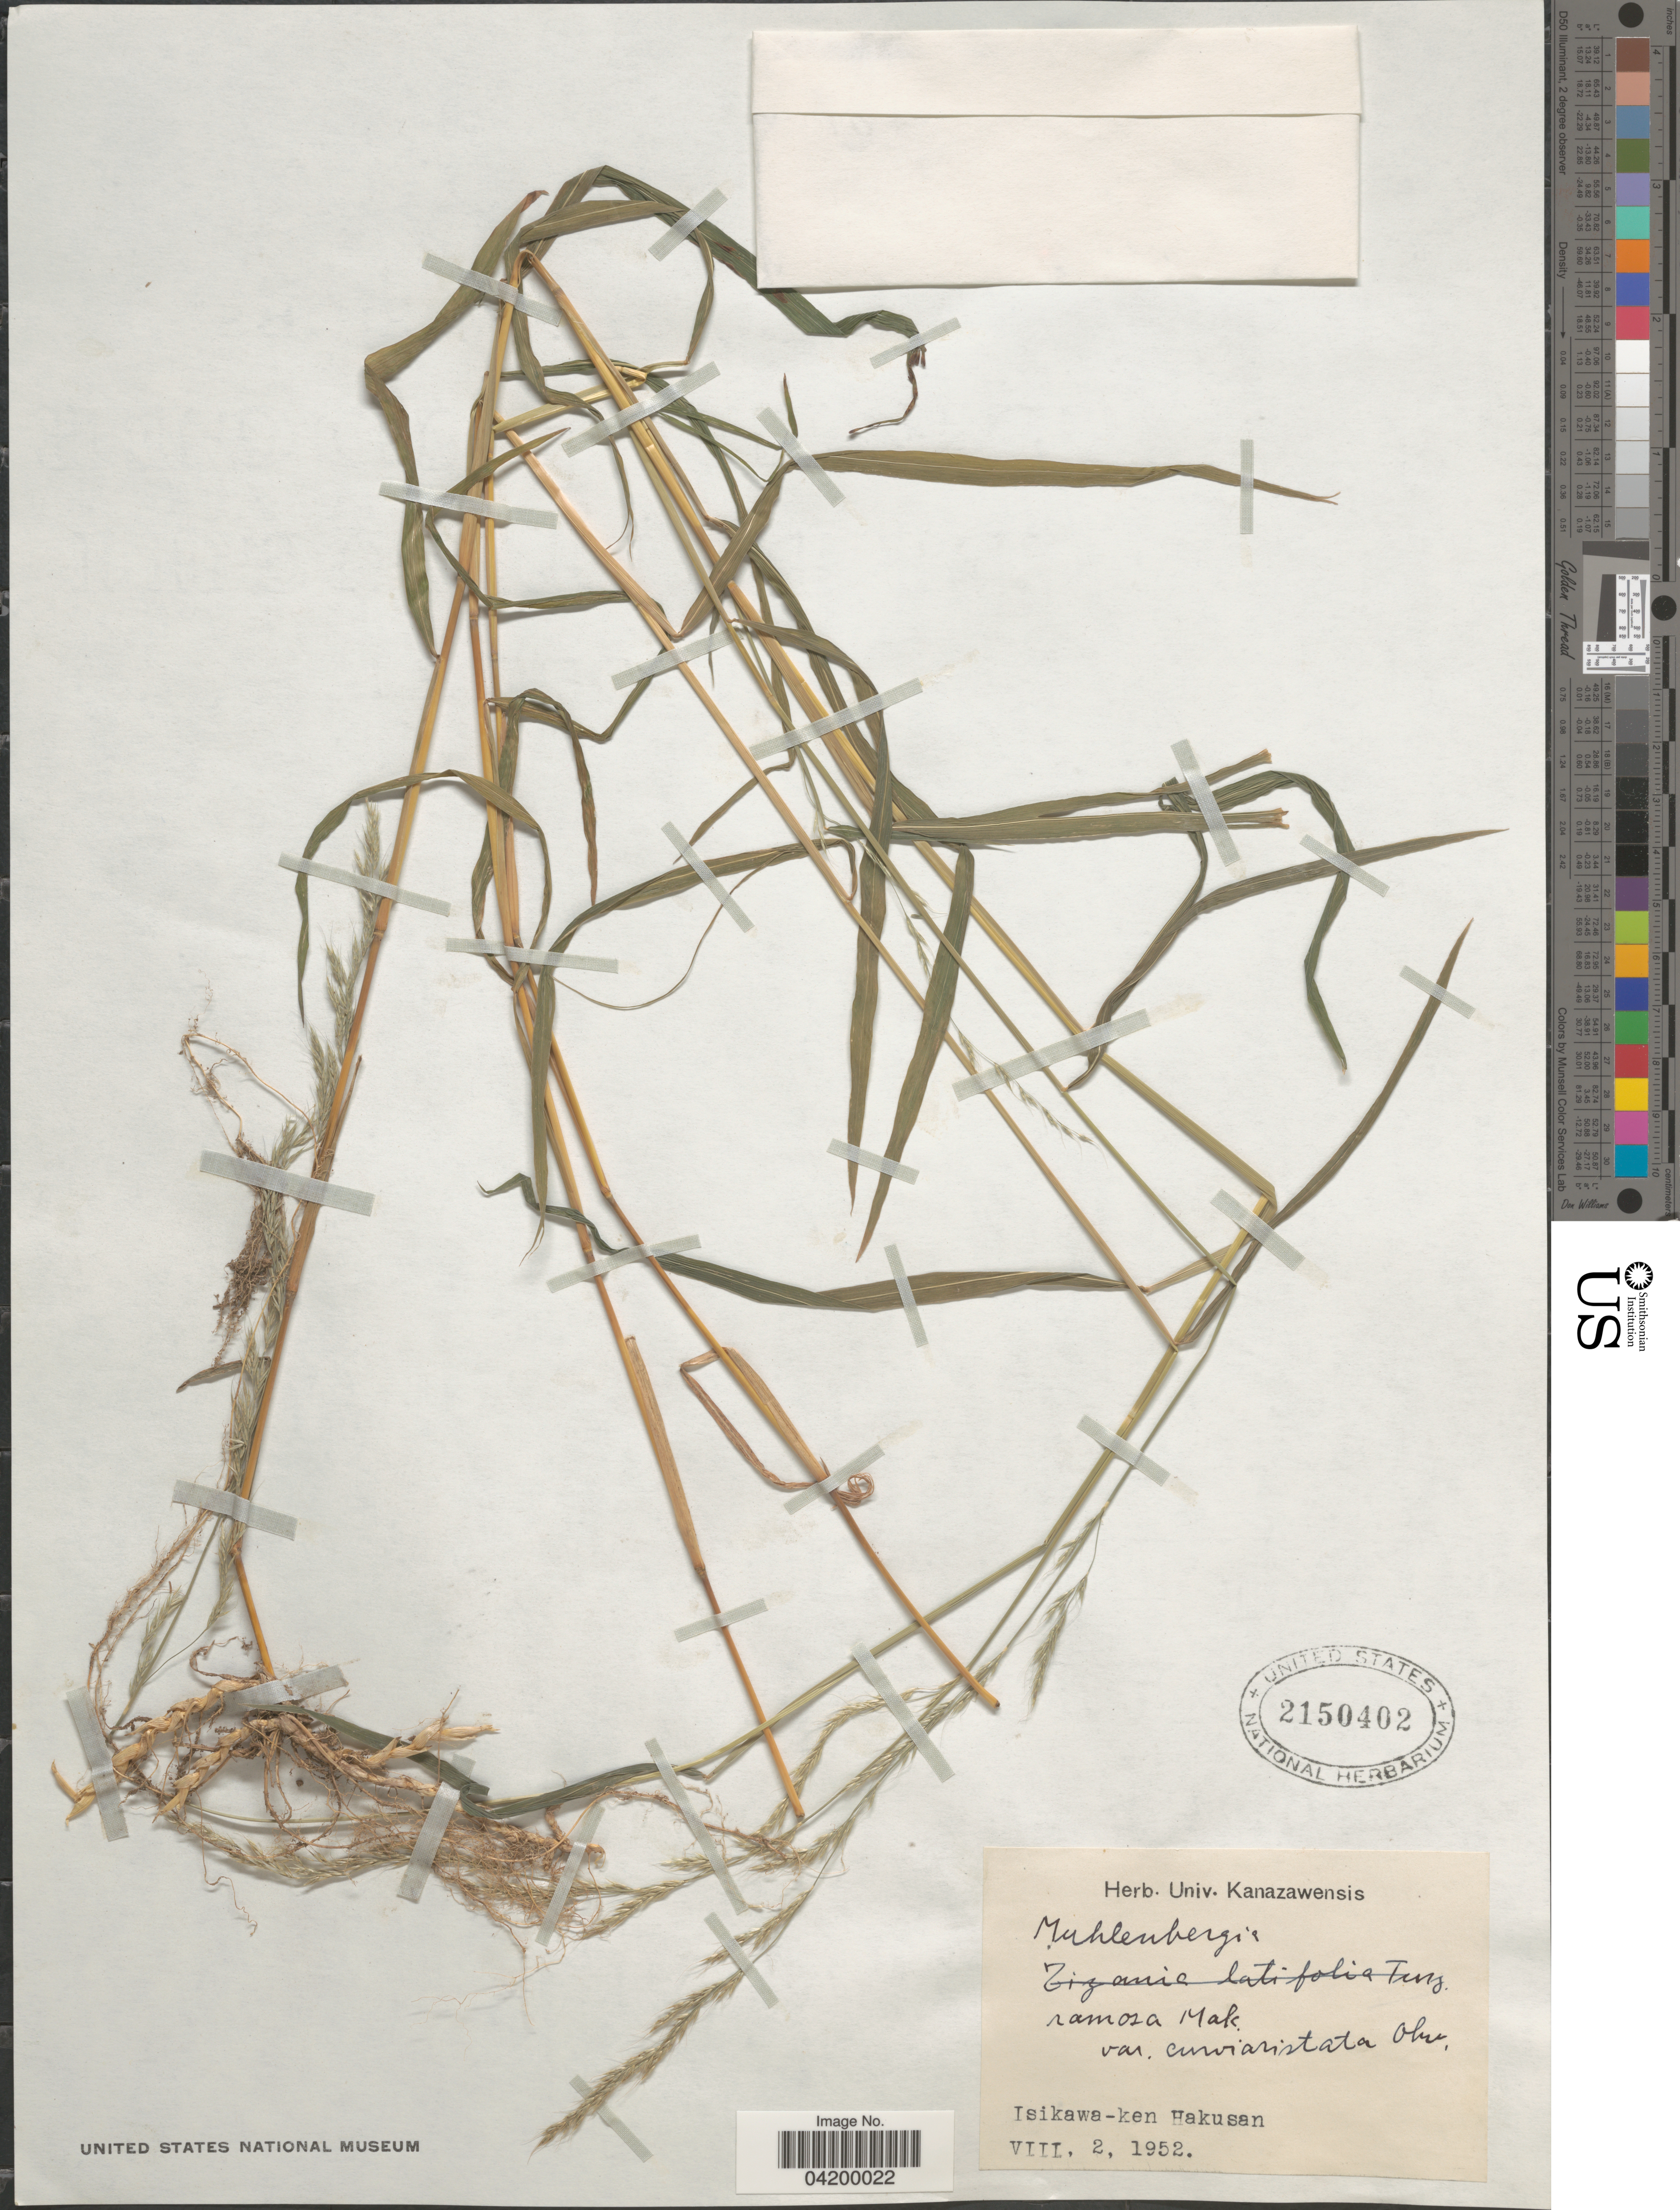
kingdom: Plantae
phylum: Tracheophyta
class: Liliopsida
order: Poales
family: Poaceae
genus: Muhlenbergia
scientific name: Muhlenbergia ramosa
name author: (Hack. ex Matsum.) Makino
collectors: Ex Herb. Univ. Kanazawensis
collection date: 1952-08-02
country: Japan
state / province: Isikawa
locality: Isikawa-ken Hakusan.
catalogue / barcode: US 2150402